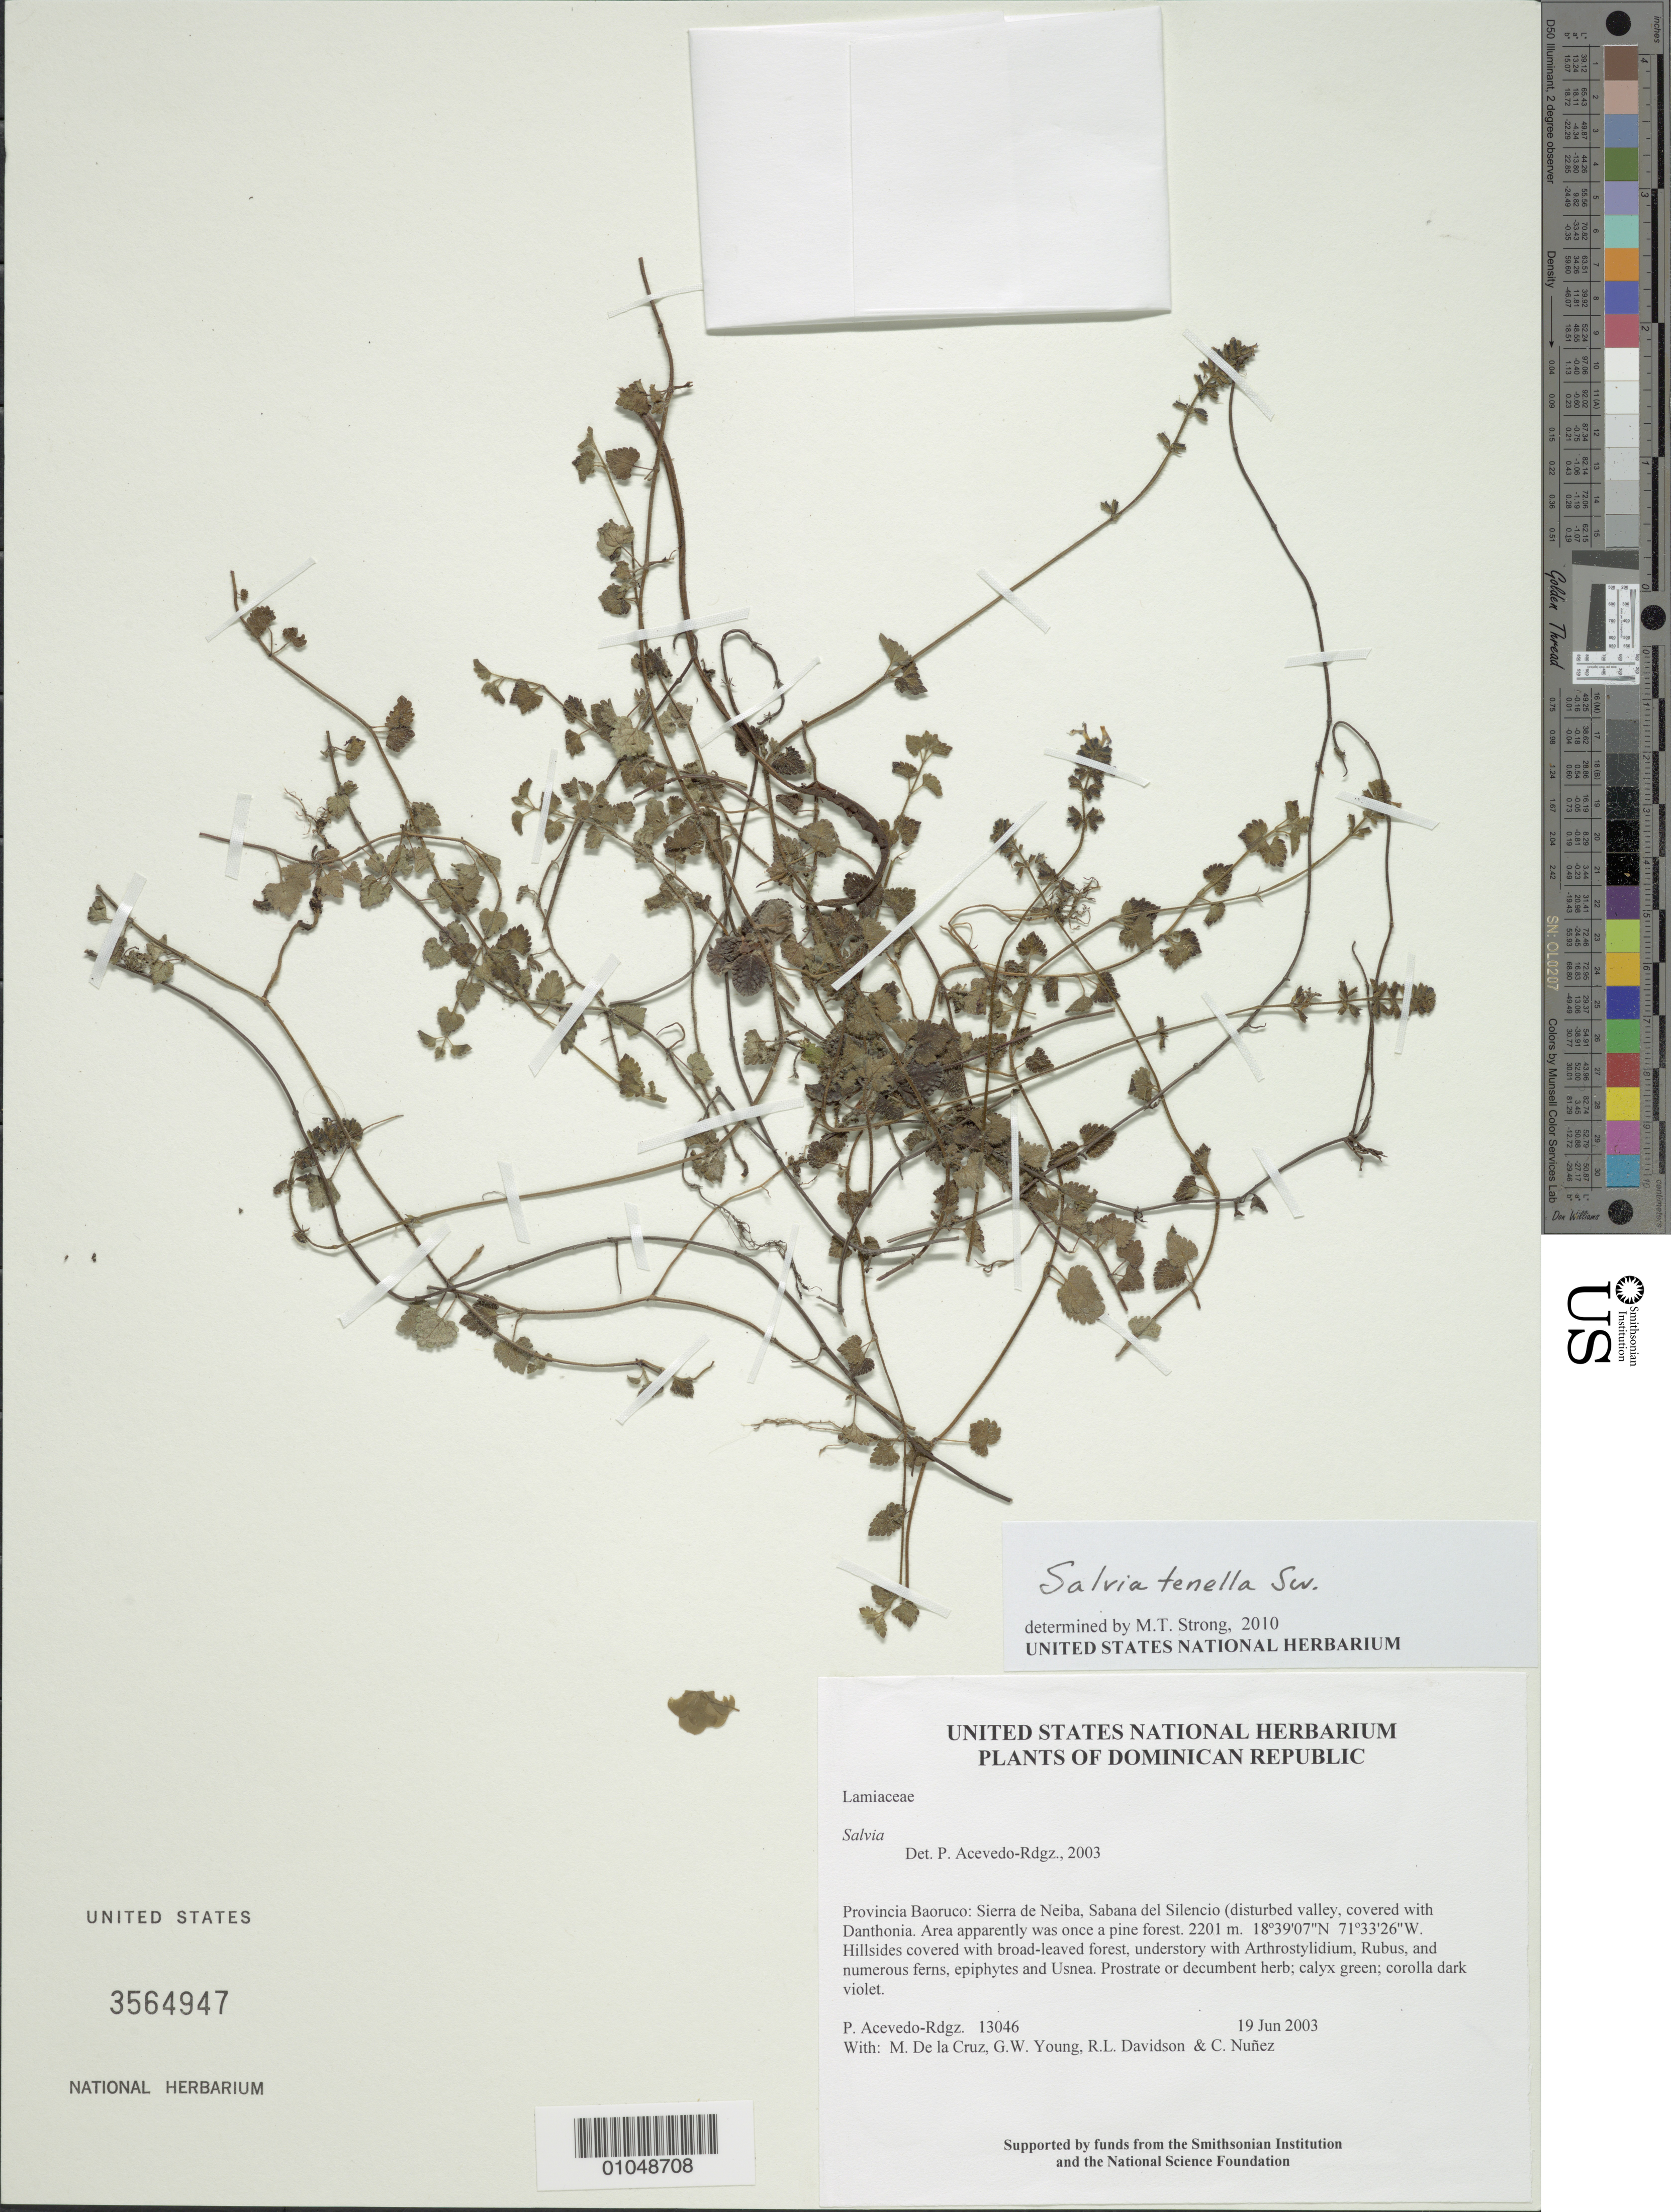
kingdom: Plantae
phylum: Tracheophyta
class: Magnoliopsida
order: Lamiales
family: Lamiaceae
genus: Salvia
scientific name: Salvia tenella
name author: Sw.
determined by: Strong, M. T., (US), Smithsonian Institution - National Museum of Natural History (UNITED STATES)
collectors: P. Acevedo-Rodr., M. de la Cruz, J. Rawlins, G. Young, R. Davidson & C. Nunez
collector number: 13046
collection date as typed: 19 Jun 2003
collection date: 2003-06-19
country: Dominican Republic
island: Hispaniola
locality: Provincia Baoruco: Sierra de Neiba, Sabana del Silencio (disturbed valley, covered with Danthonia. Area apparently was once a pine forest.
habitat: Hillsides covered with broad-leaved forest, understory with Arthrostylidium, Rubus, and numerous ferns, epiphytes and Usnea.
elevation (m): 2201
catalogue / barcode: US 3564947